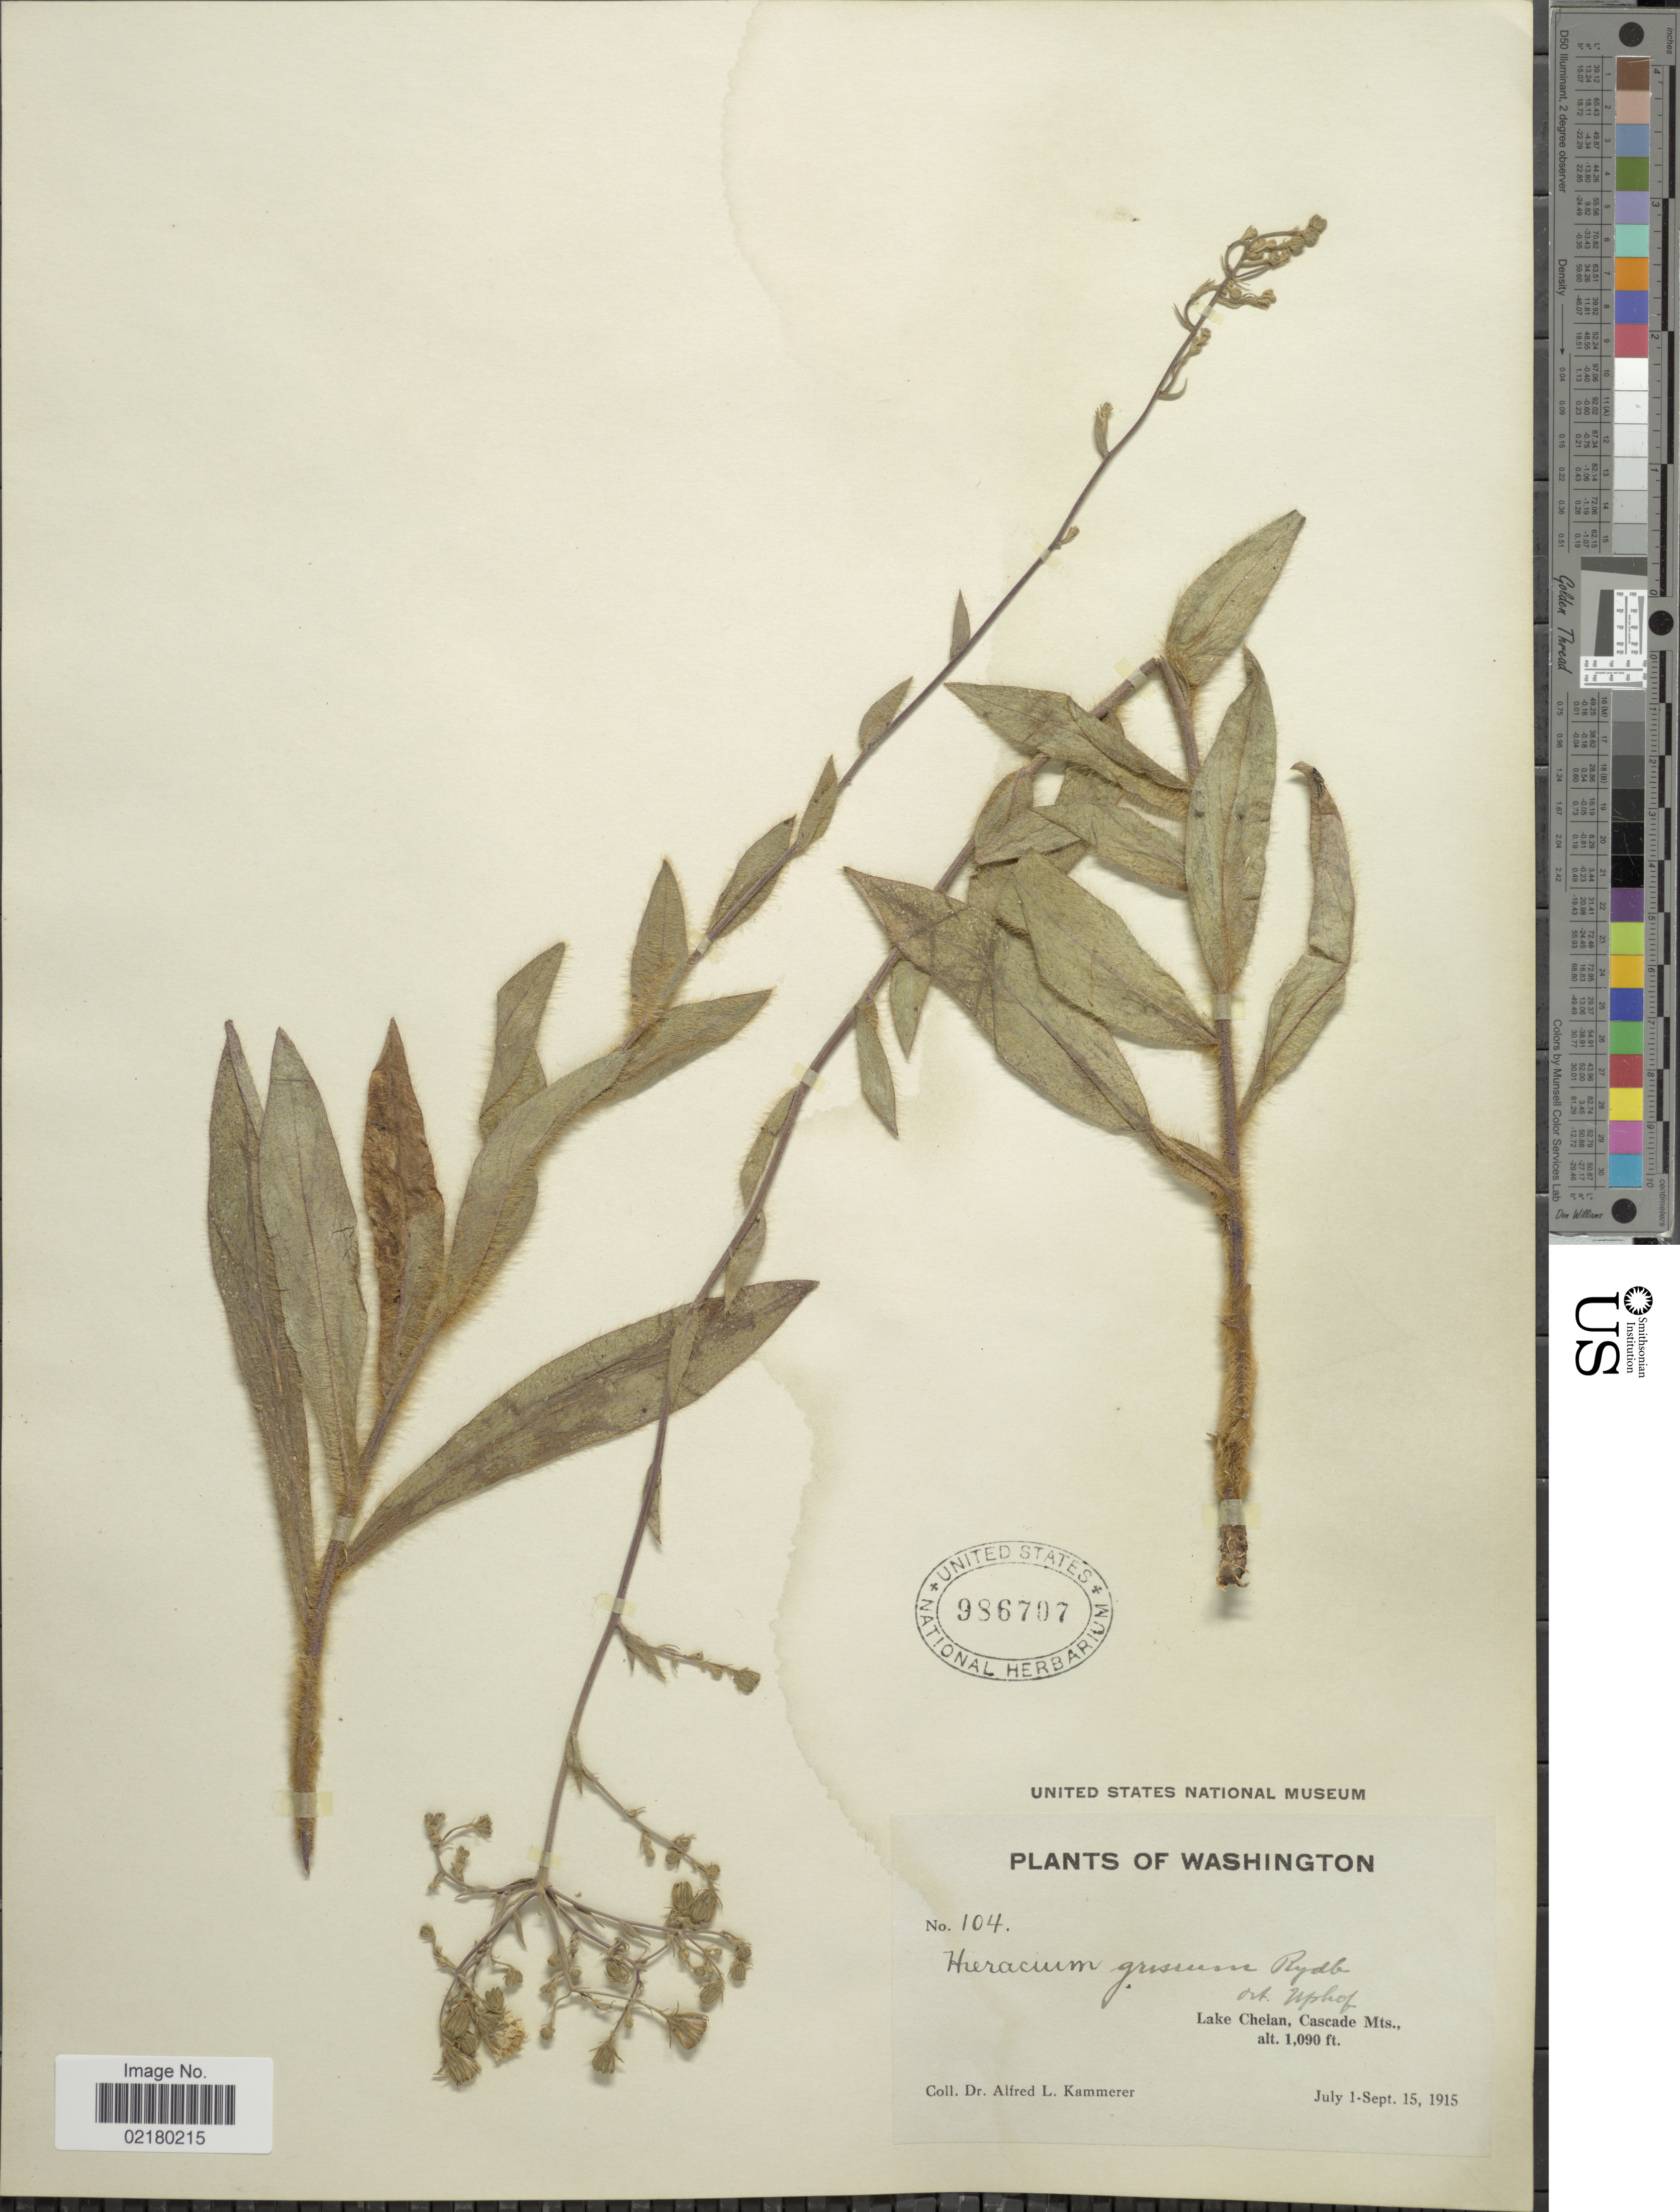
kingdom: Plantae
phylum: Tracheophyta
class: Magnoliopsida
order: Asterales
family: Asteraceae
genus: Hieracium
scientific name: Hieracium griseum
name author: Rydb.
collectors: A. Kammerer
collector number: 104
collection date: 1915-07-01/1915-09-15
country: United States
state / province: Washington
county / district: Chelan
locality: Lake Chelan, Cascade Mts.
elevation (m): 332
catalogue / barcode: US 986707